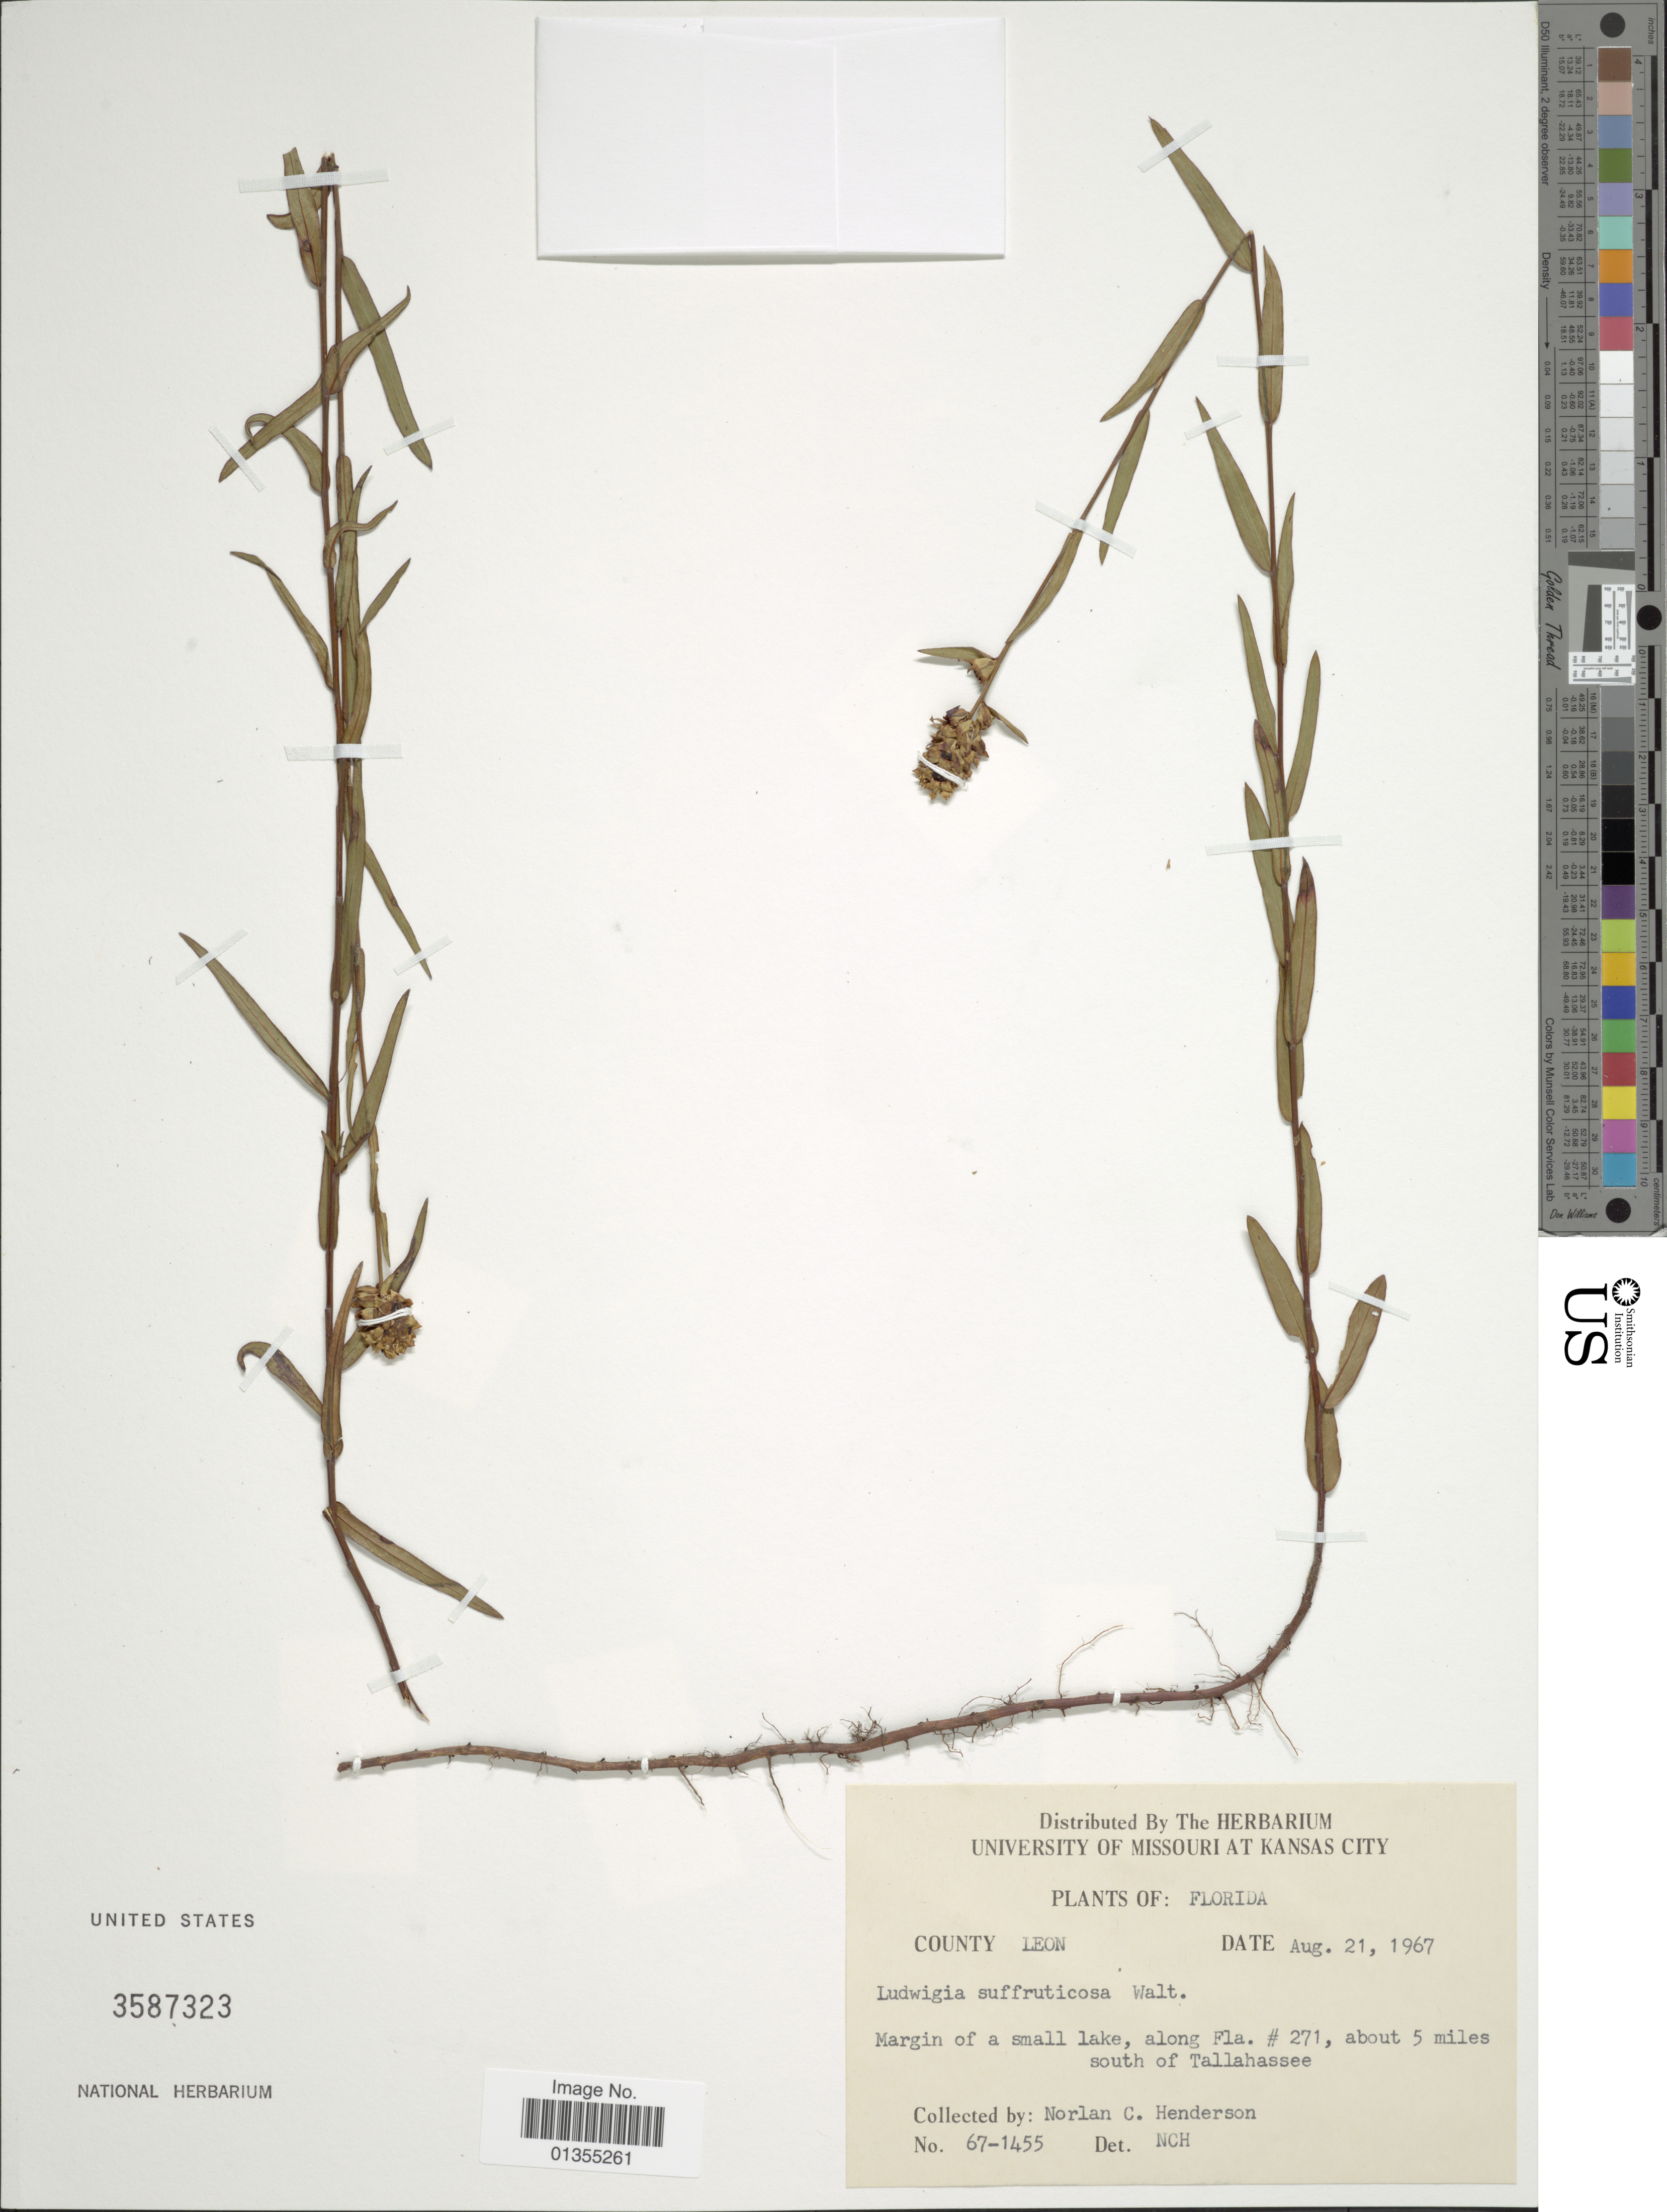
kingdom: Plantae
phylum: Tracheophyta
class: Magnoliopsida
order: Myrtales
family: Onagraceae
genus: Ludwigia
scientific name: Ludwigia suffruticosa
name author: Walter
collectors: N. C. Henderson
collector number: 67-1455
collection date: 1967-08-21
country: United States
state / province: Florida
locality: County Leon. Margin of a small lake, along Fla. #271, about 5 miles south of Tallahassee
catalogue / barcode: US 3587323